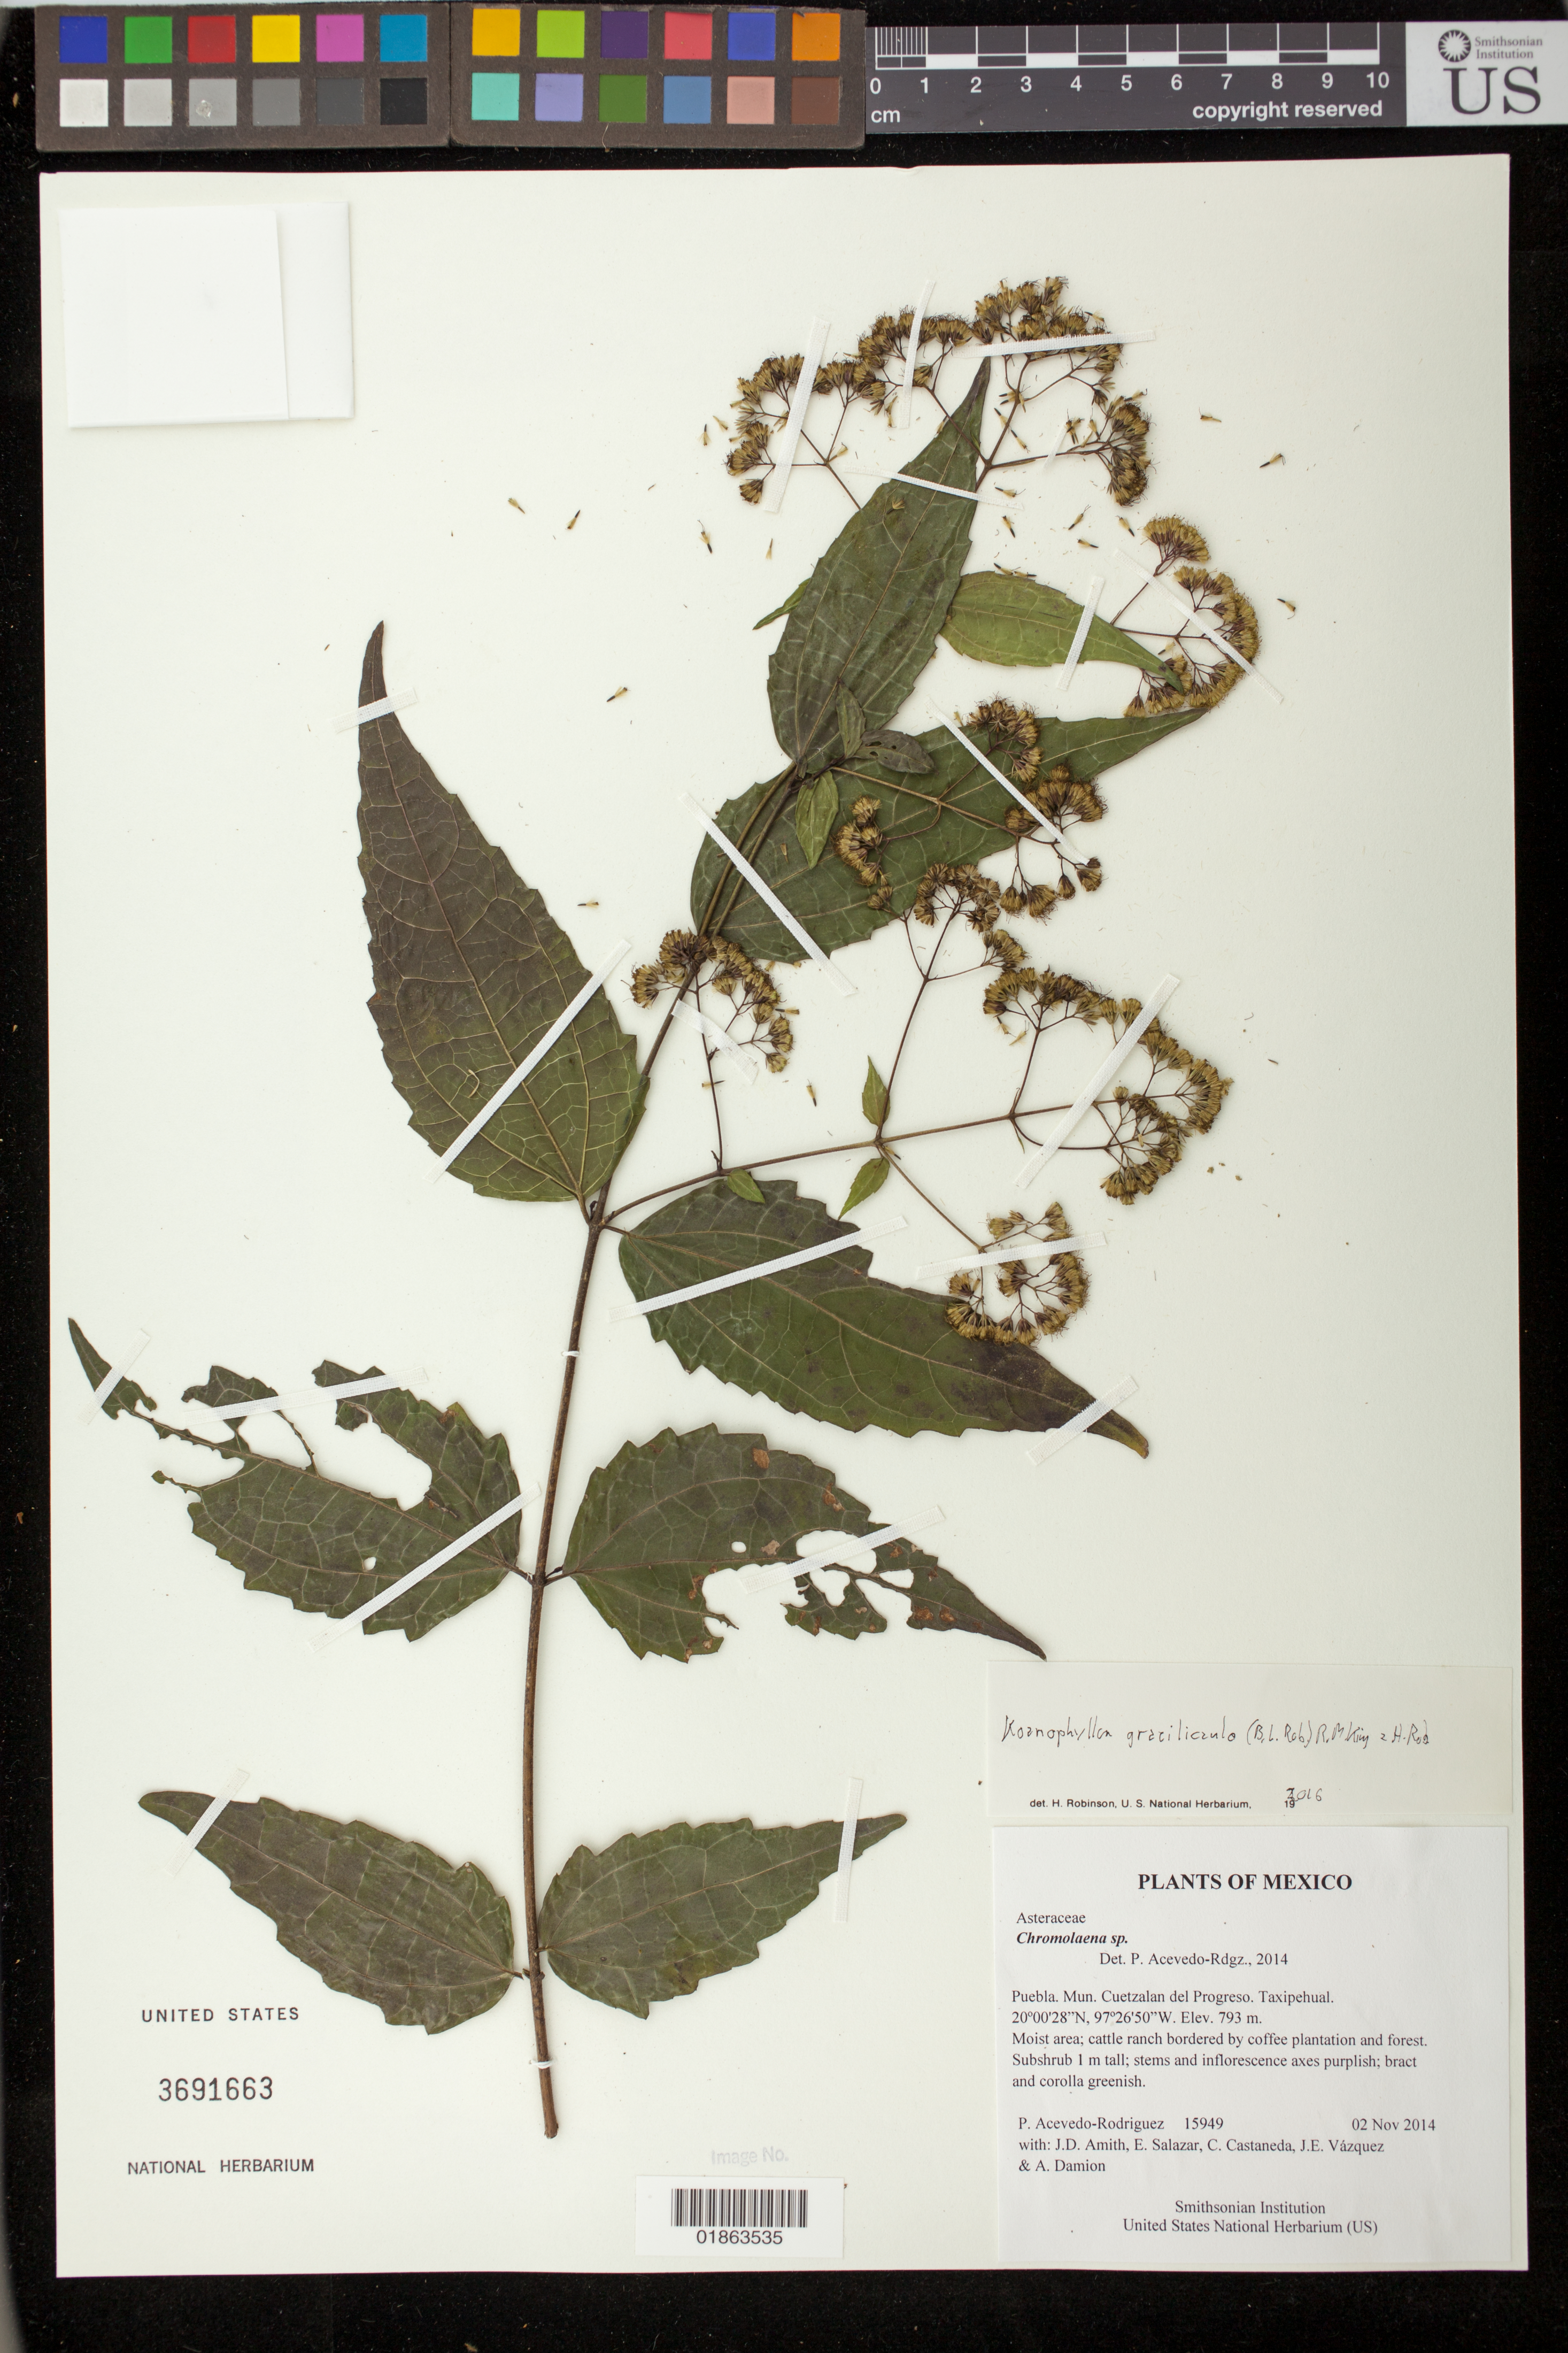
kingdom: Plantae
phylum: Tracheophyta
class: Magnoliopsida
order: Asterales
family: Asteraceae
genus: Koanophyllon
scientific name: Koanophyllon gracilicaule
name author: (Sch. Bip. ex B.L. Rob.) R.M. King & H. Rob.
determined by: Robinson, Harold E., (US)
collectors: P. Acevedo-Rodr., J. D. Amith, E. Salazar, C. Castaneda, J. E. Vázquez & A. Damion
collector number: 15949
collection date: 2014-11-02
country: Mexico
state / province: Puebla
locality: Mun. Cuetzalan del Progreso. Taxipehual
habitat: Moist area; cattle ranch bordered with coffee plant. and forest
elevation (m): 793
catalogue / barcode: US 3691663